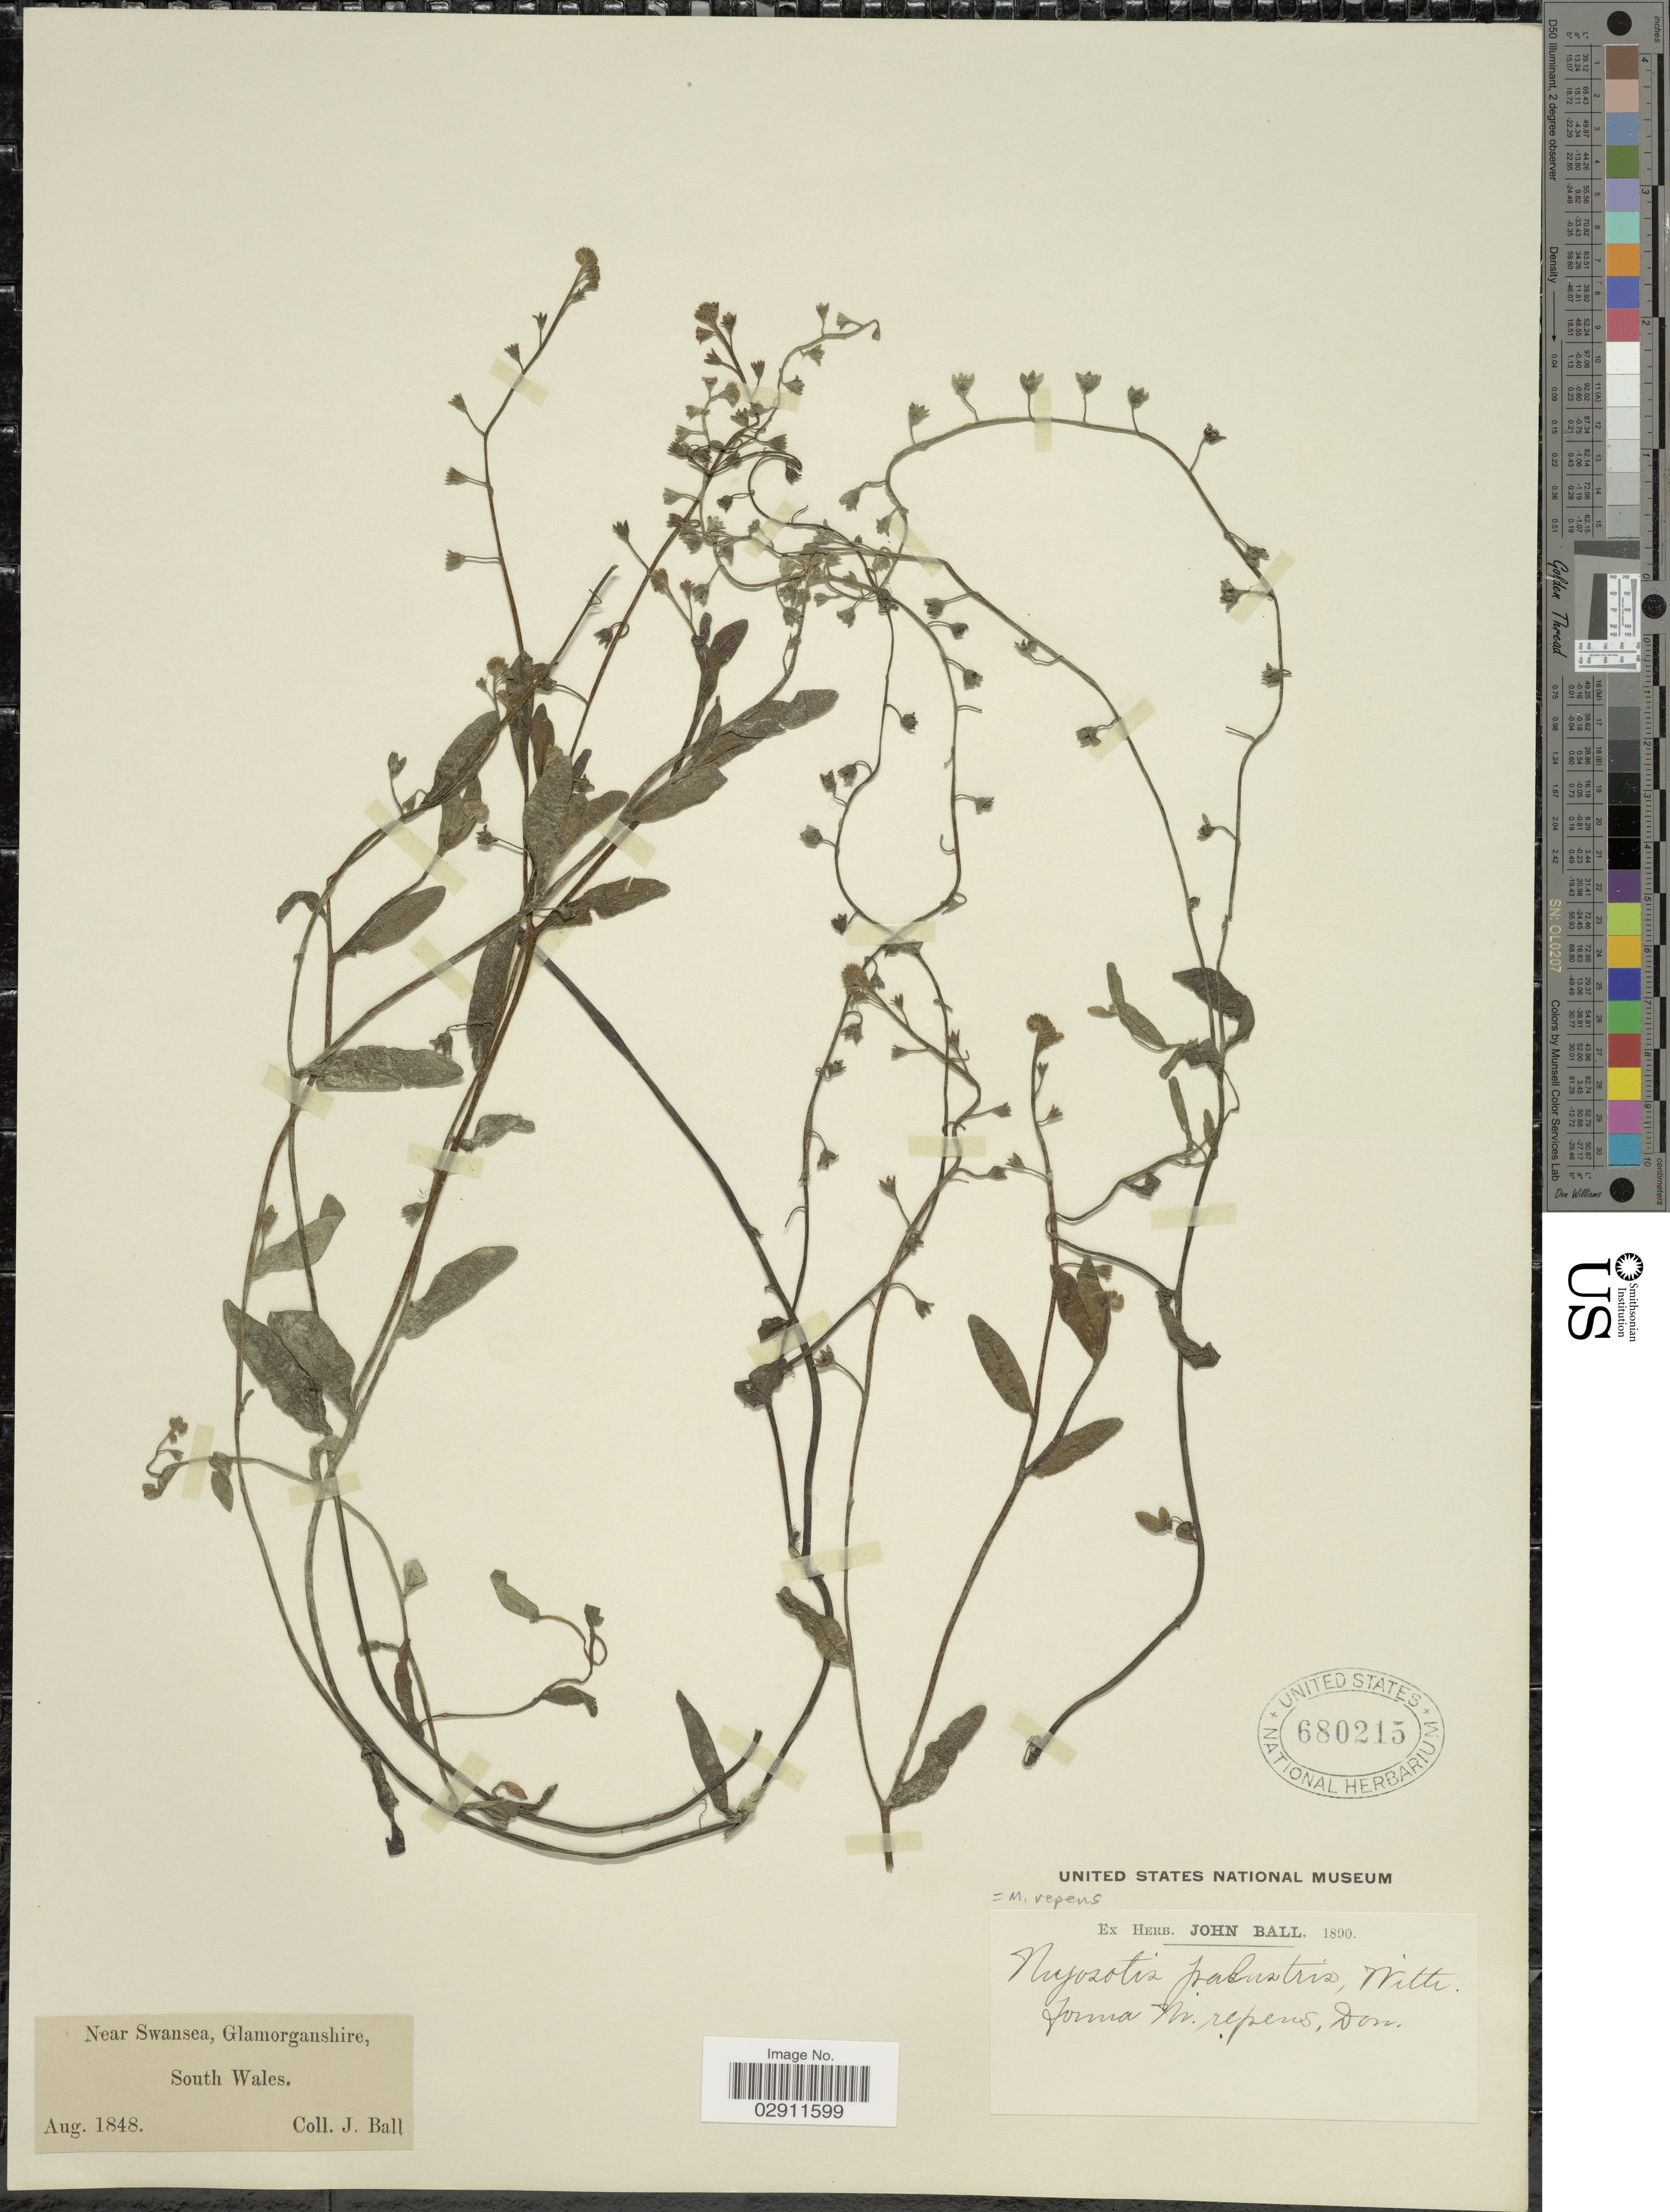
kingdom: Plantae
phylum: Tracheophyta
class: Magnoliopsida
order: Boraginales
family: Boraginaceae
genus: Myosotis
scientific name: Myosotis repens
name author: G. Don ex Hook.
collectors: J. Ball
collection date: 1848-08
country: United Kingdom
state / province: Wales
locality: Near Swansea, Glamorganshire, South Wales.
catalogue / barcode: US 680215